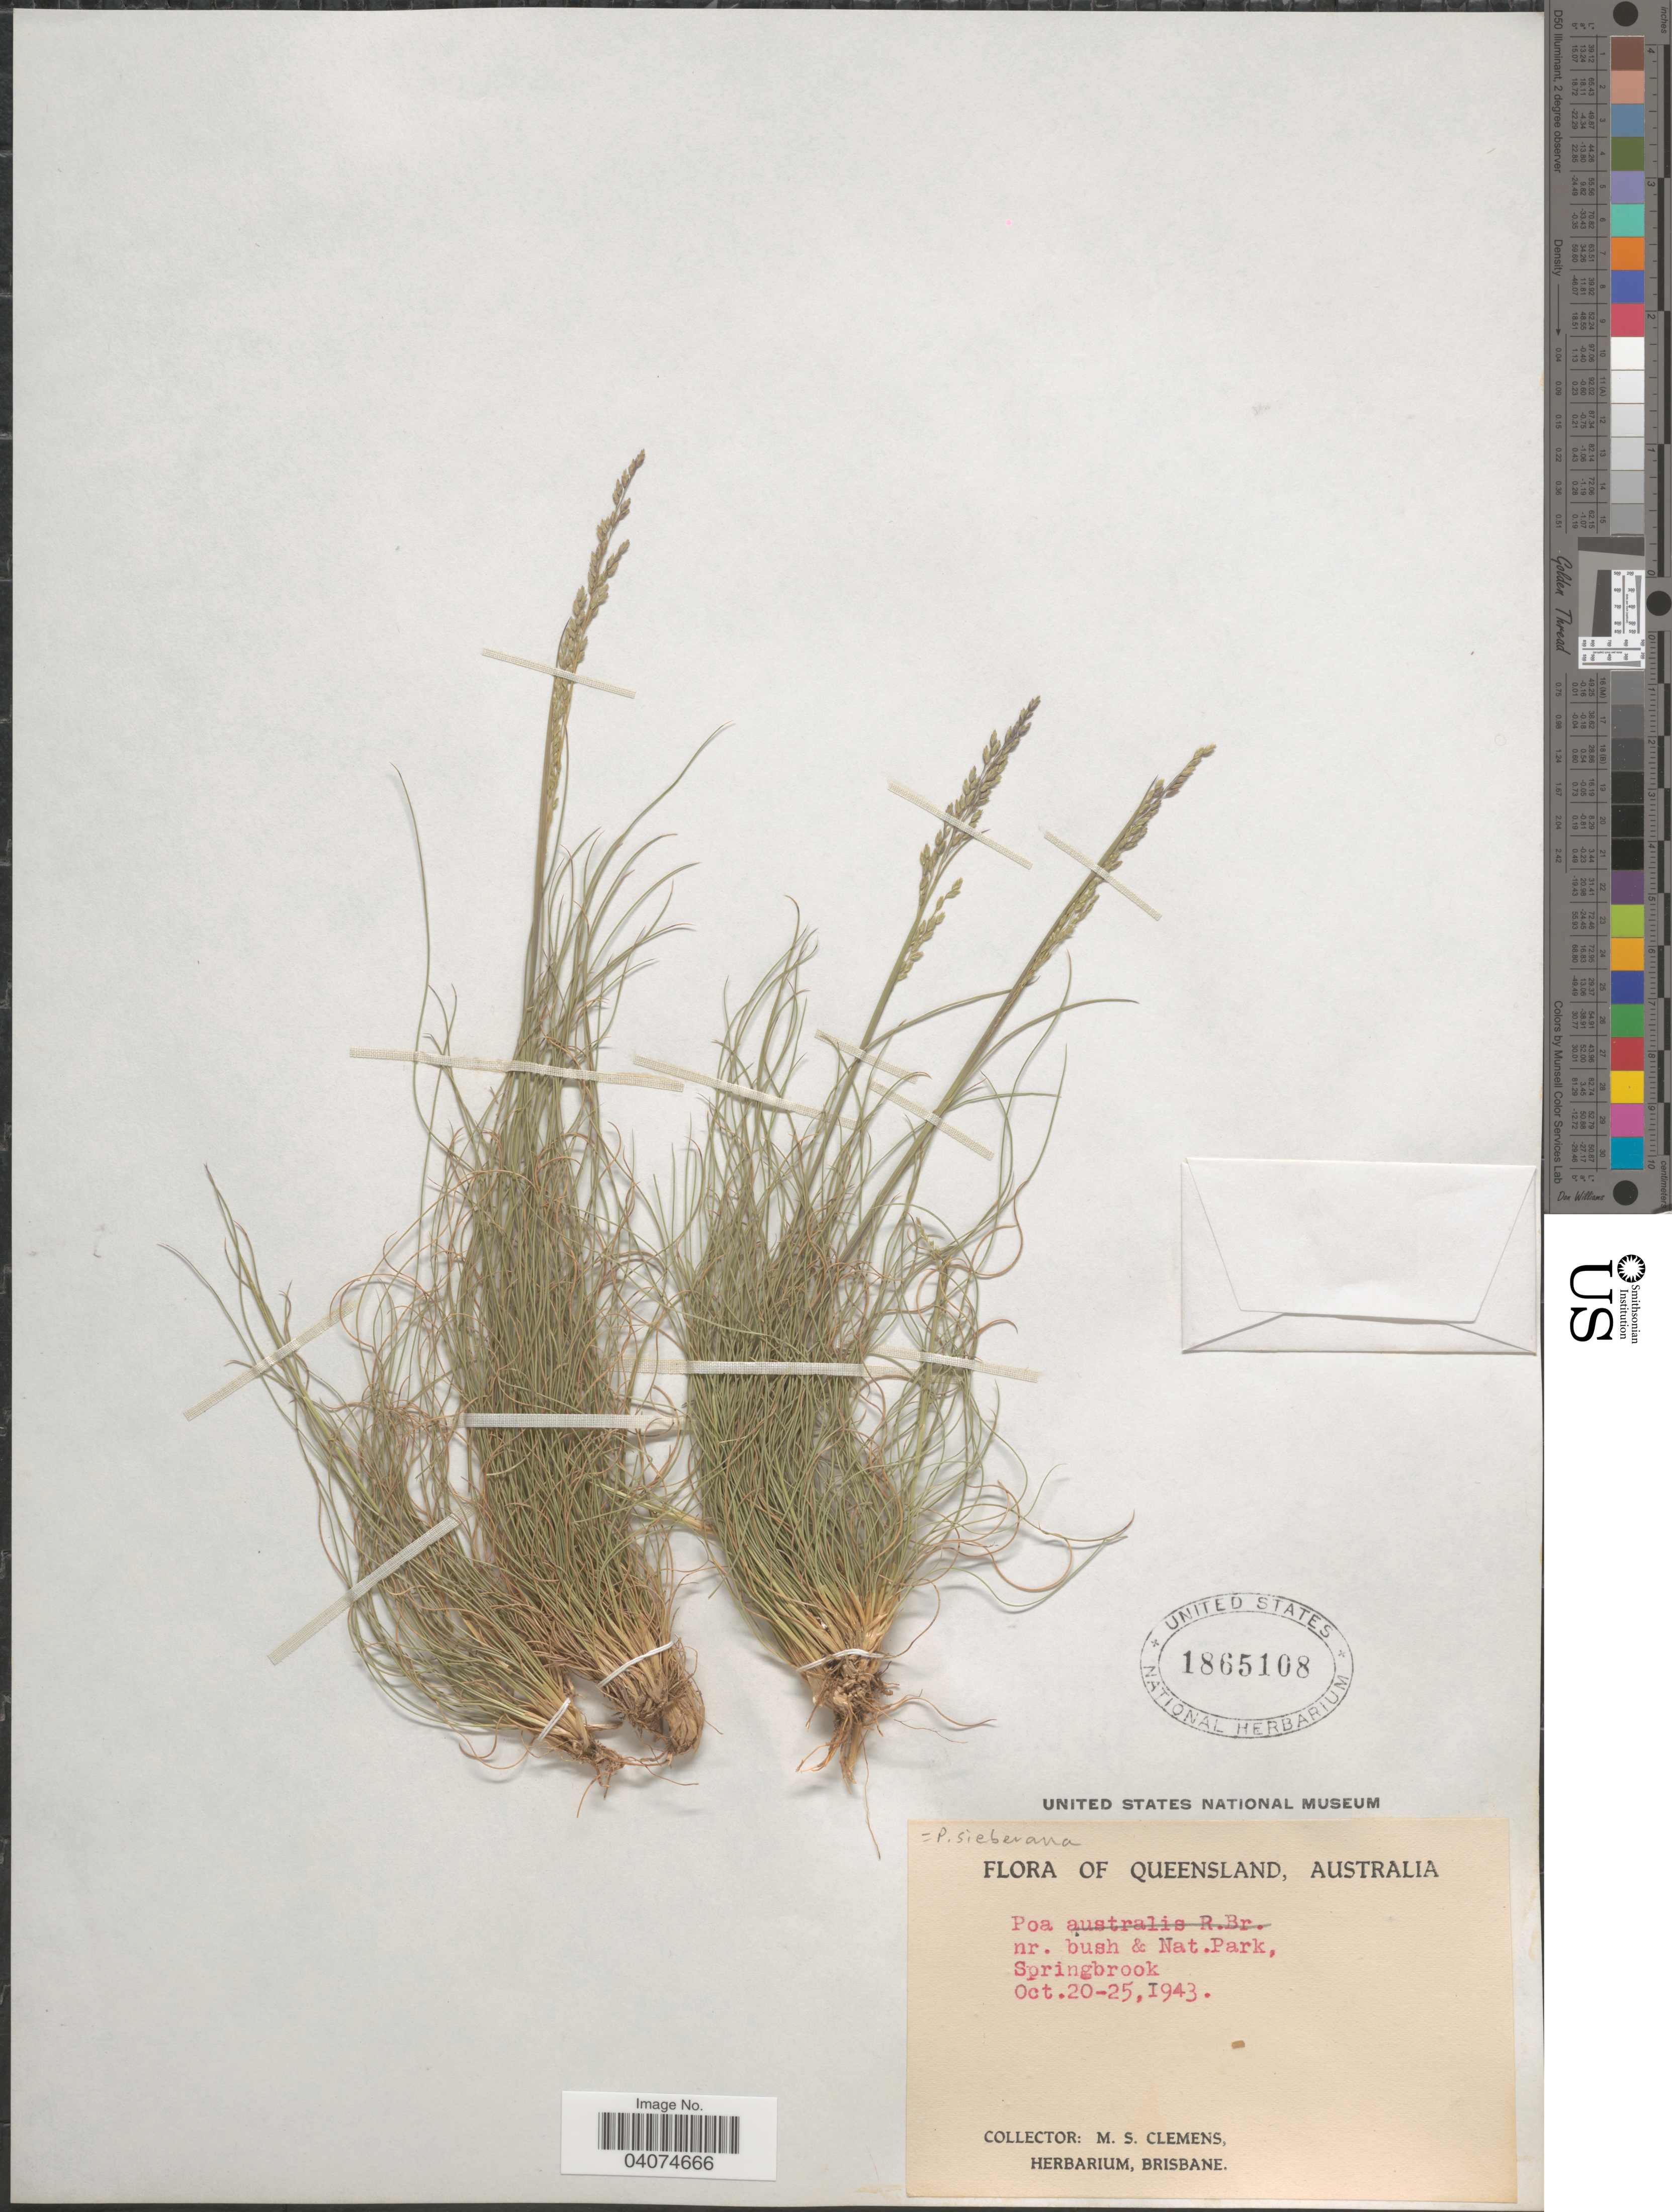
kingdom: Plantae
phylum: Tracheophyta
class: Liliopsida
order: Poales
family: Poaceae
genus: Poa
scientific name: Poa sieberiana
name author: Spreng.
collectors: M. S. Clemens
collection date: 1943-10-20/1943-10-25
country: Australia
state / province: Queensland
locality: Springbrook.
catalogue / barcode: US 1865108